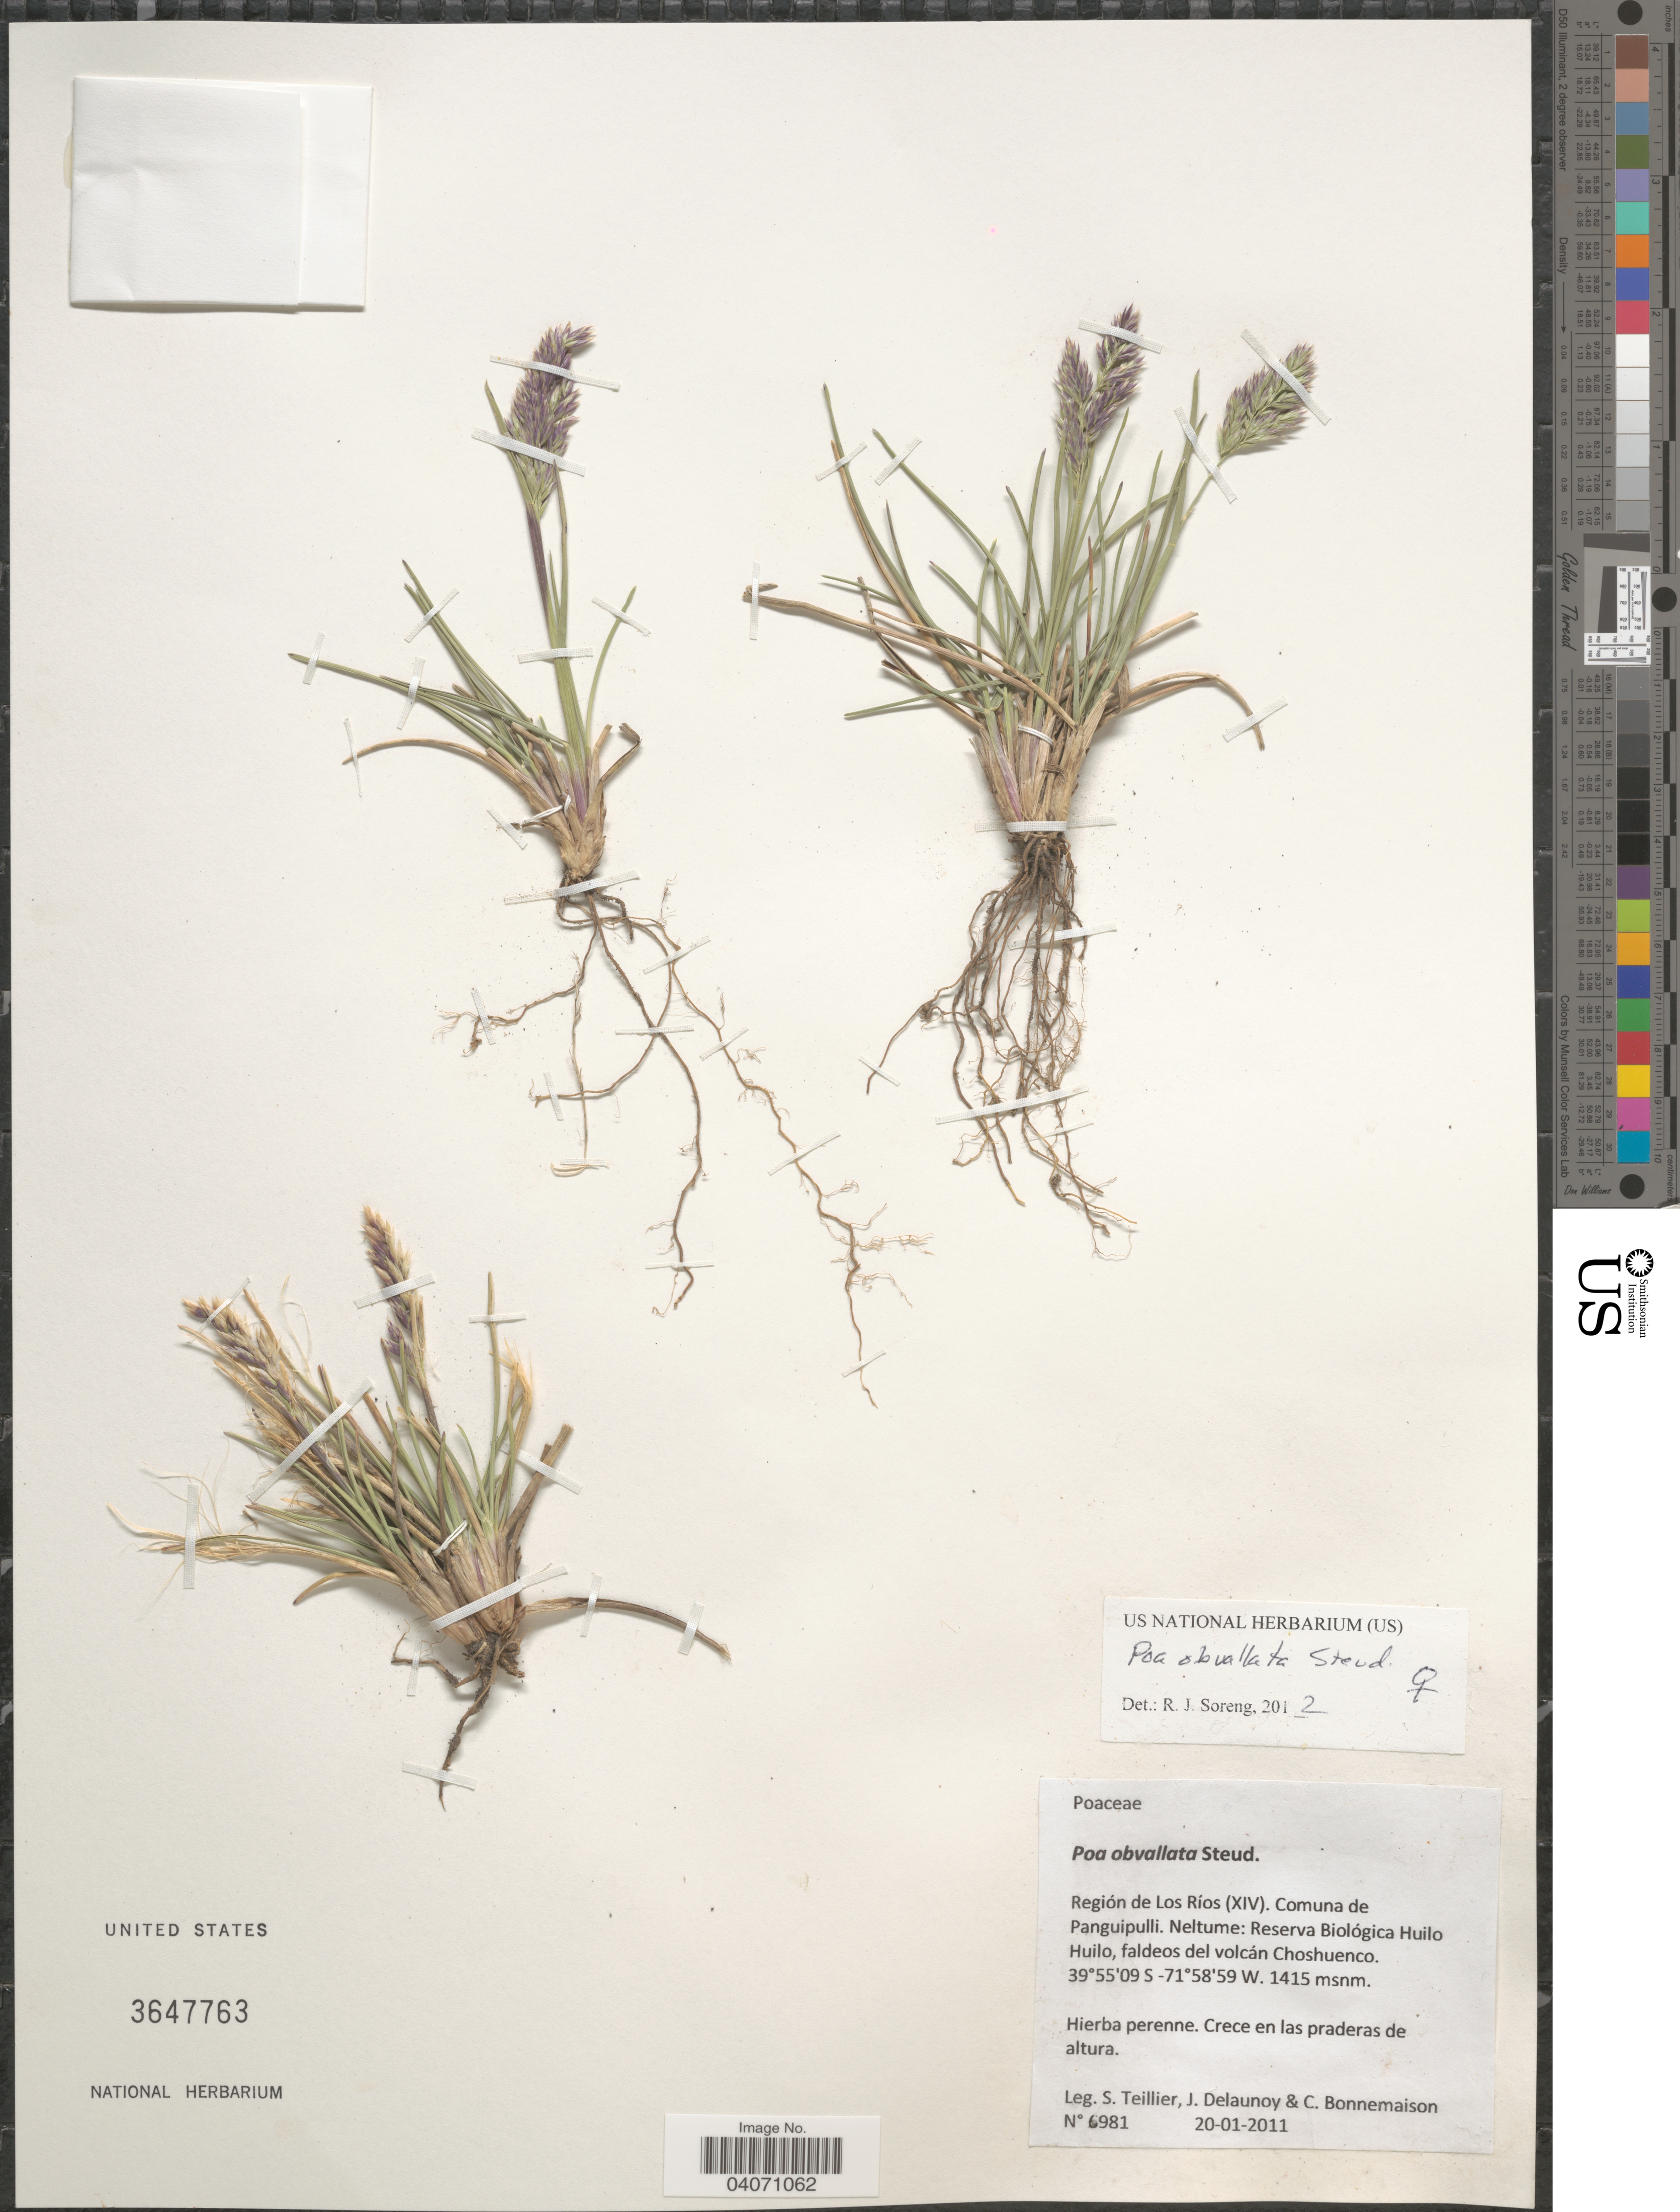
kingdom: Plantae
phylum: Tracheophyta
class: Liliopsida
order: Poales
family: Poaceae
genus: Poa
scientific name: Poa obvallata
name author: Steud.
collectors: S. Teillier, J. Delaunoy & C. Bonnemaison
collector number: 6981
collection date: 2011-01-20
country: Ecuador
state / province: Los Ríos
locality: Región de Los Ríos (XIV). Comuna de Panguipulli. Neltume: Reserva Biológica Huilo Huilo, faldeos del volcán Choshuenco.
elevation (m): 1415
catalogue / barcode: US 3647763